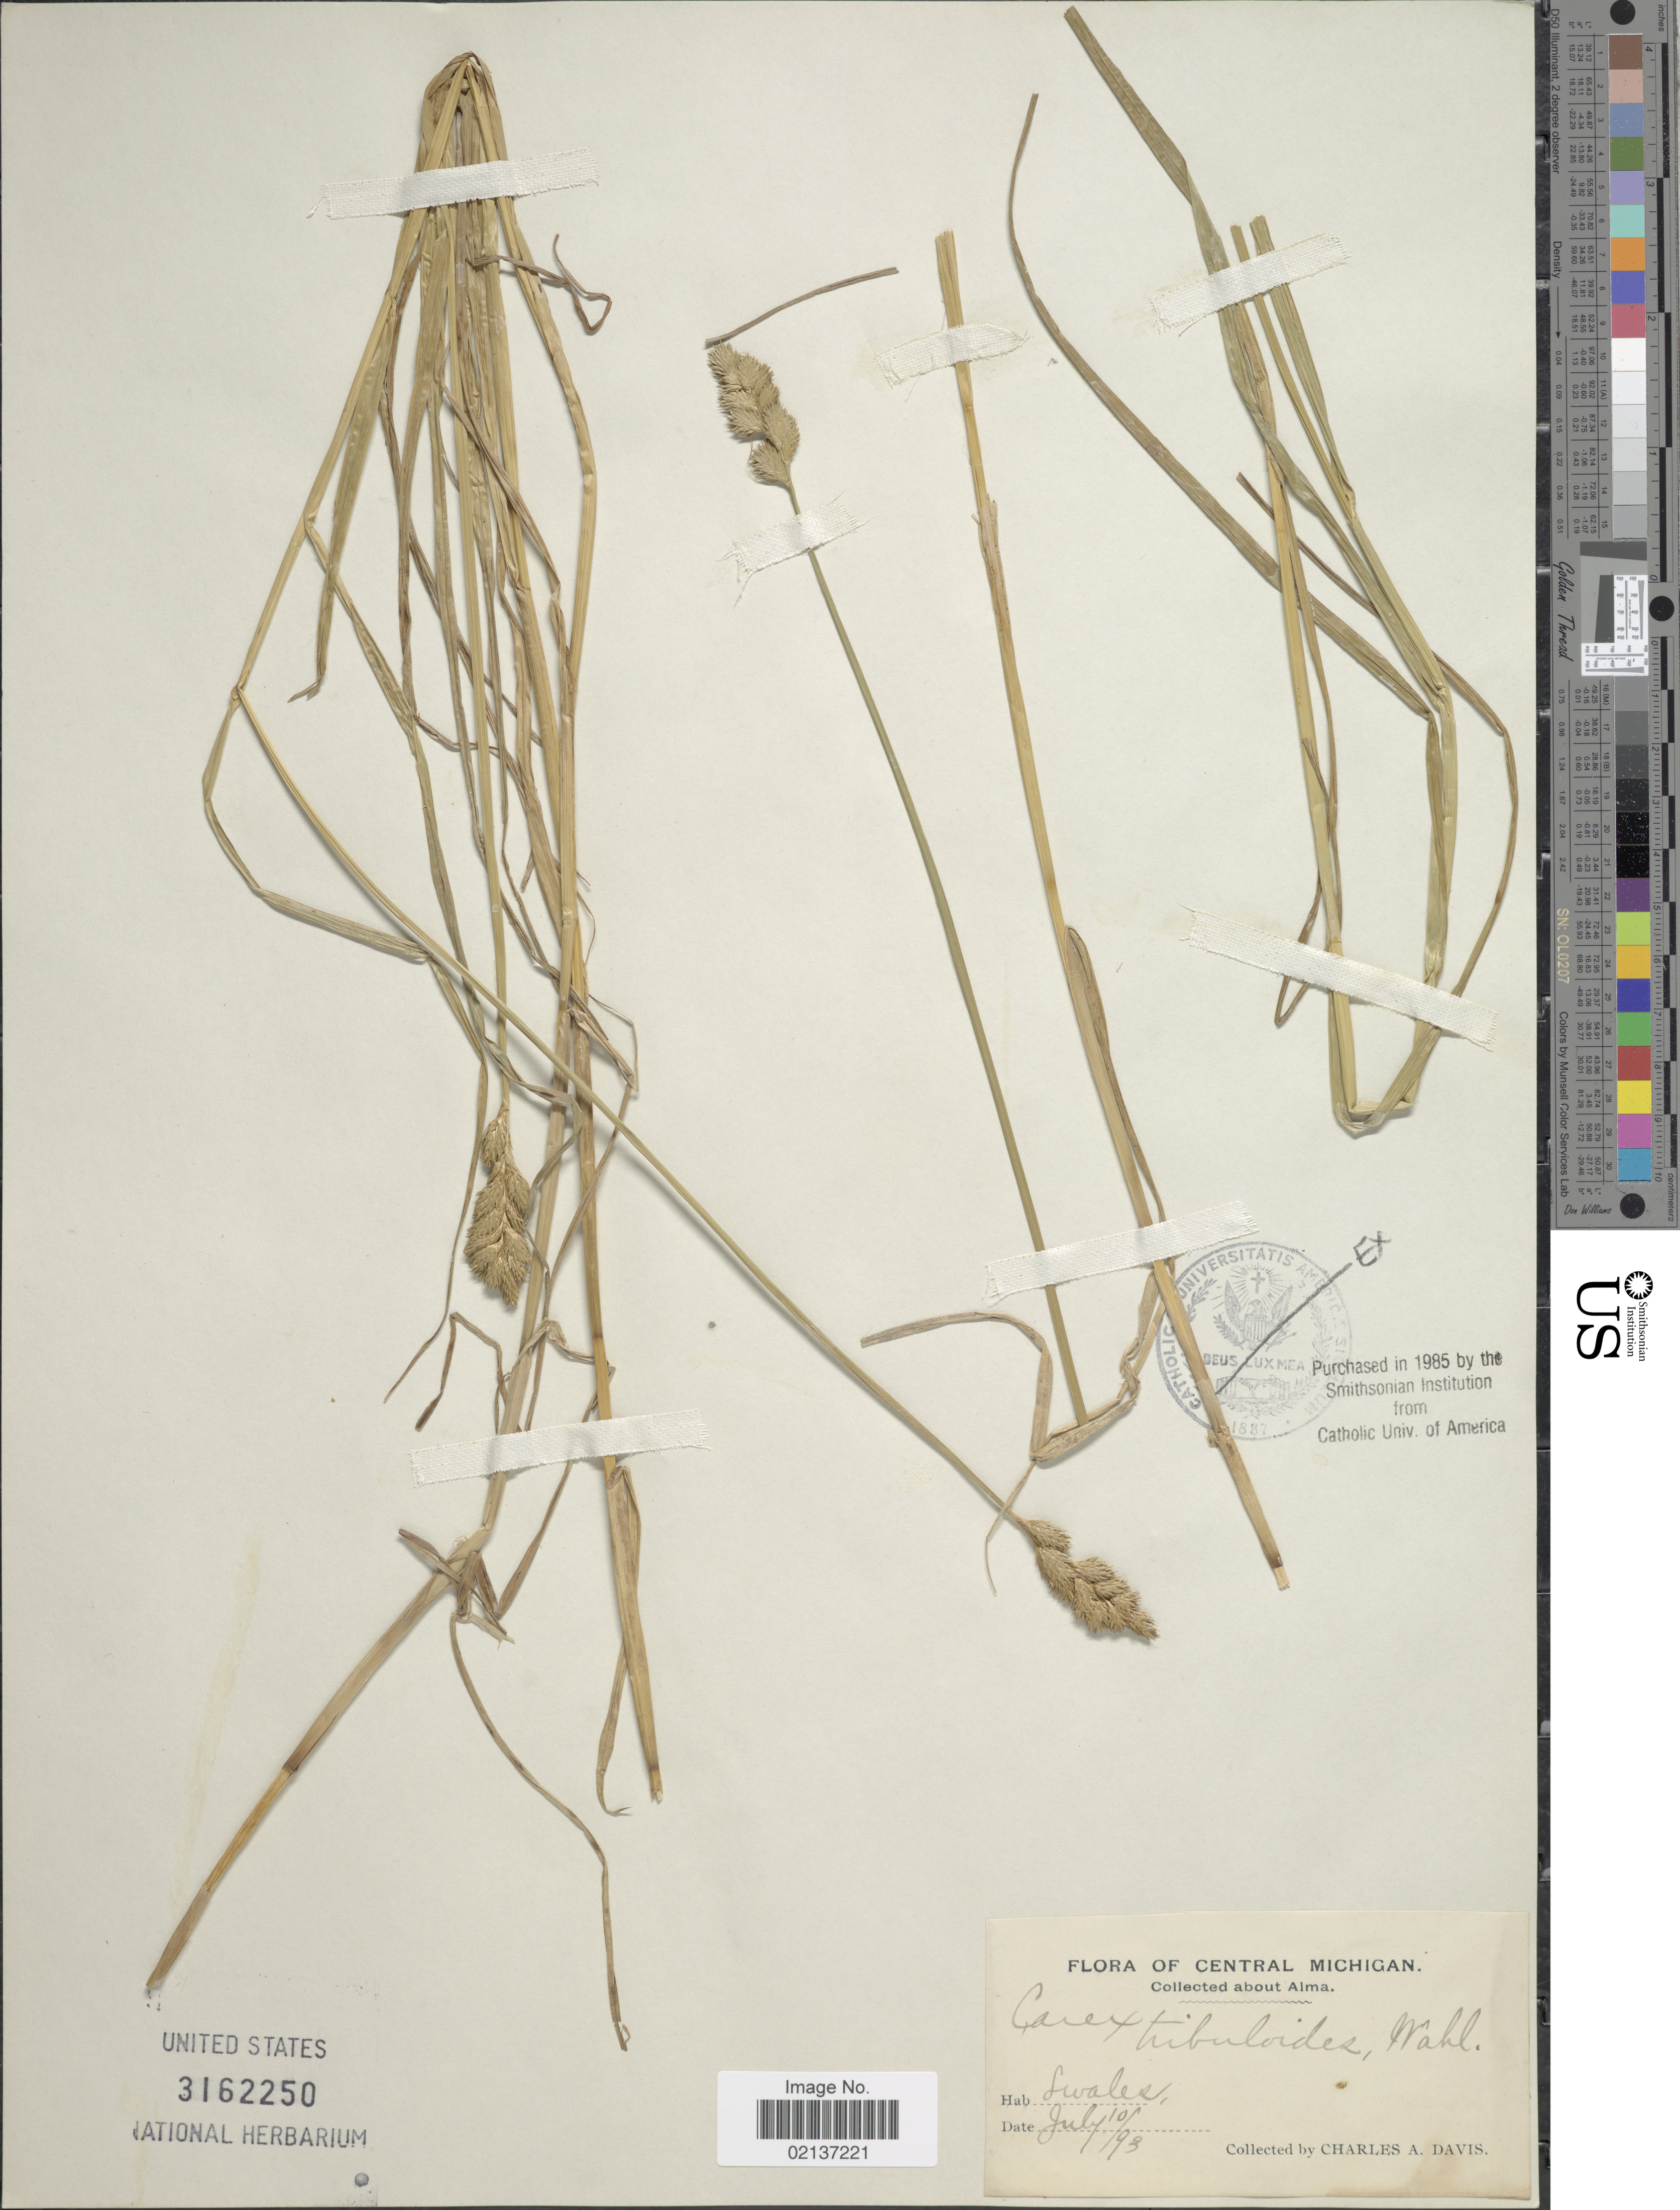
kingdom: Plantae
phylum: Tracheophyta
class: Liliopsida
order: Poales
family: Cyperaceae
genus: Carex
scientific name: Carex tribuloides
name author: Wahlenb.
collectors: C. Davis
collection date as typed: Transcribed d/m/y: 10/7/93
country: United States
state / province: Michigan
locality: Central Michigan, about Alma, Swales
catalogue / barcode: US 3162250